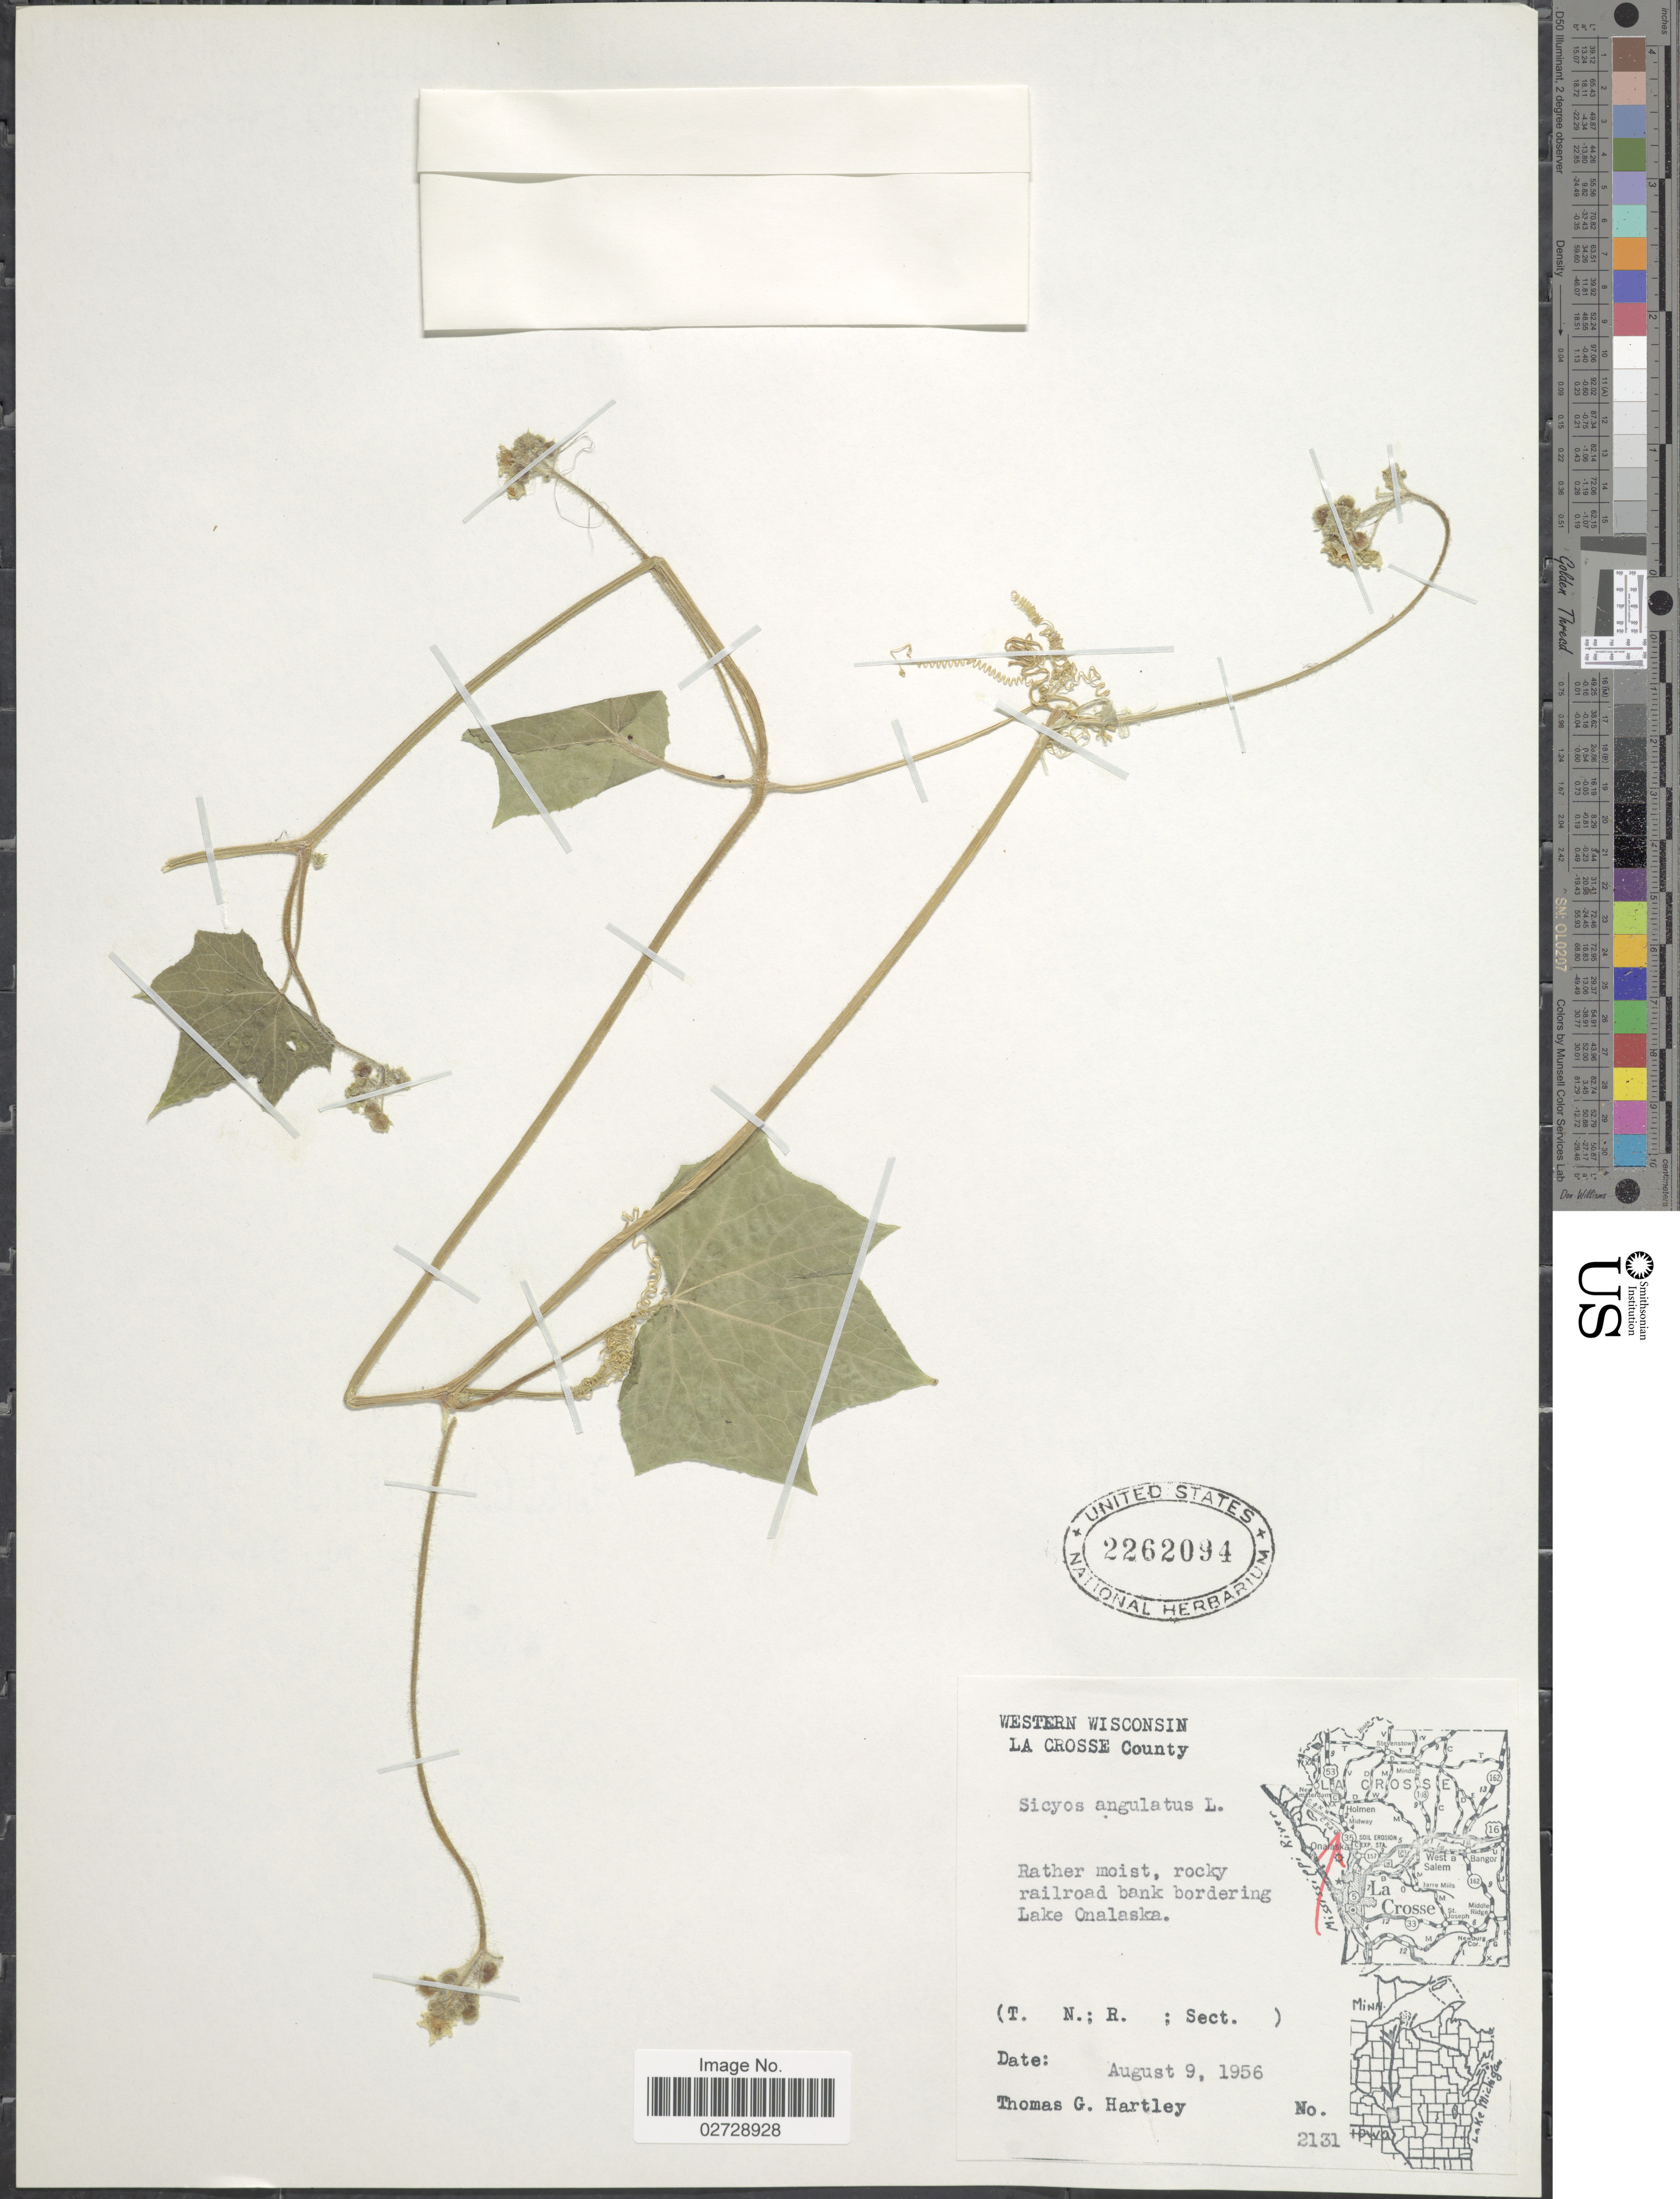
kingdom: Plantae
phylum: Tracheophyta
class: Magnoliopsida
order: Cucurbitales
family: Cucurbitaceae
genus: Sicyos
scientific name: Sicyos angulatus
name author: L.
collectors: T. G. Hartley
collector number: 2131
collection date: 1956-08-09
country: United States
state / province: Wisconsin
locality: Western Wisconsin, La Crosse County, Rather moist, rocky railroad bank bordering Lake Onalaska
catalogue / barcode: US 2262094